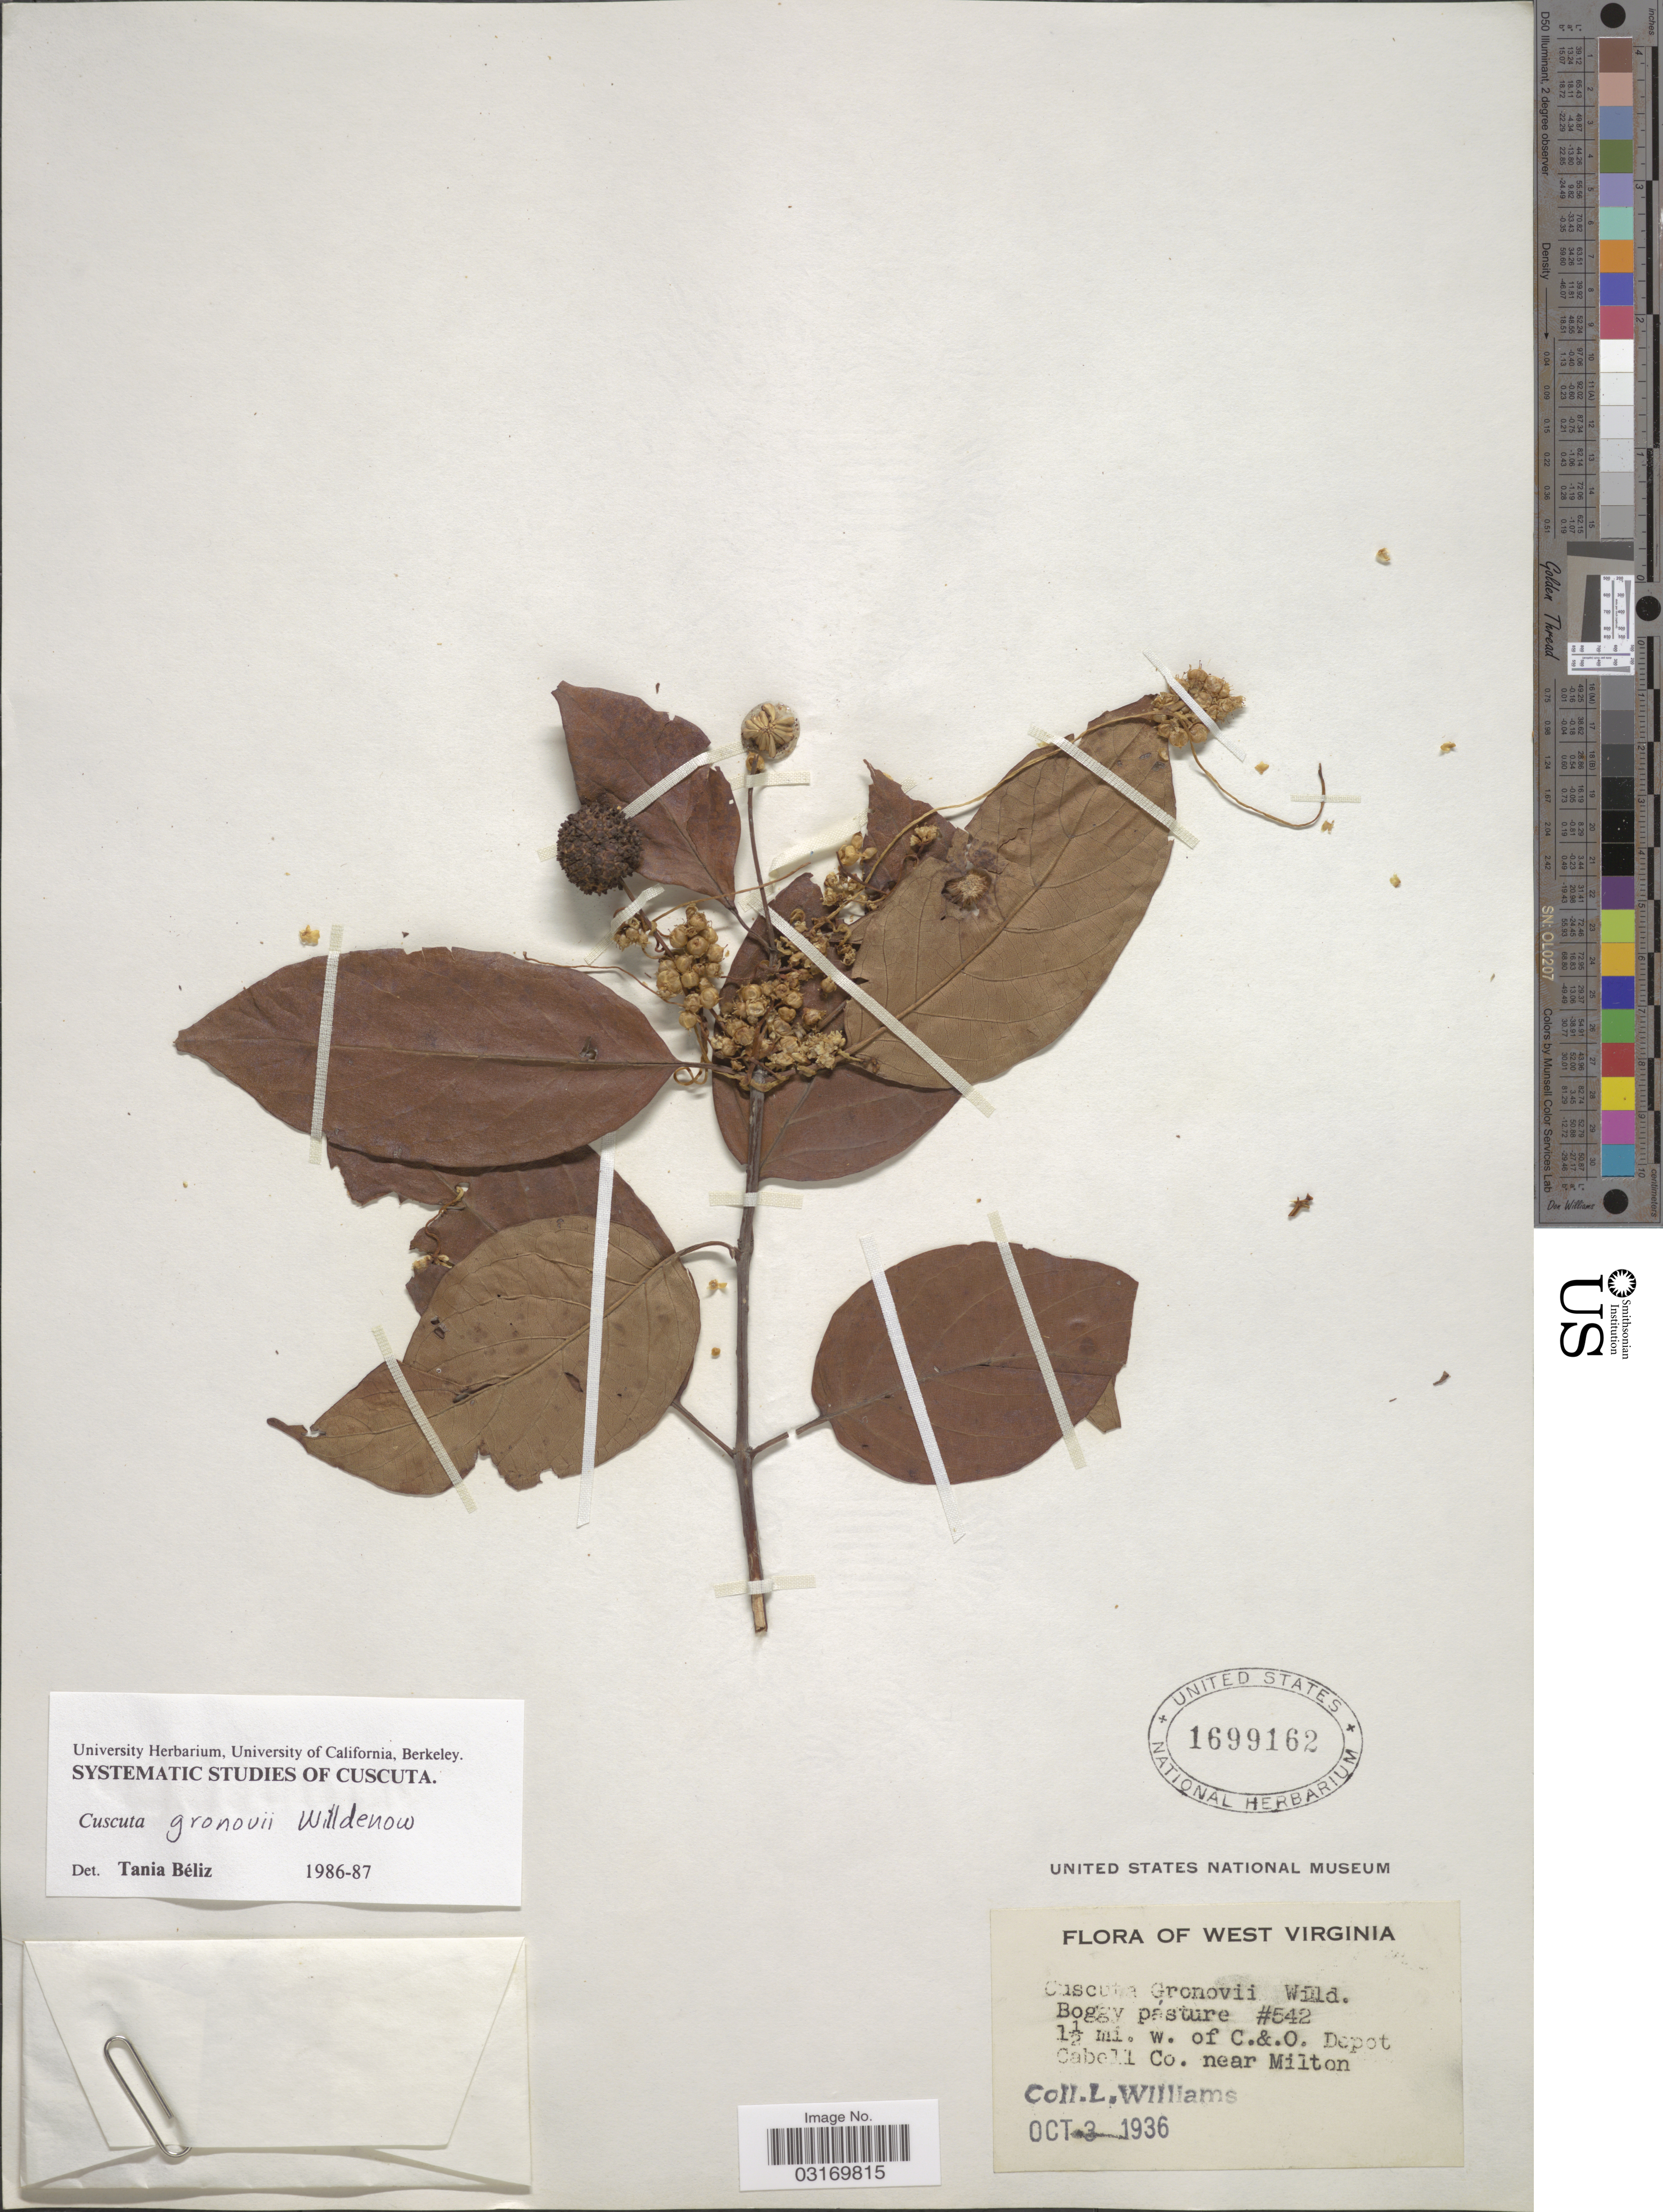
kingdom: Plantae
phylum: Tracheophyta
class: Magnoliopsida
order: Solanales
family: Convolvulaceae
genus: Cuscuta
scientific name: Cuscuta gronovii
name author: Willd. ex Schult.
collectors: L. Williams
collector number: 542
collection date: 1936-10-03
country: United States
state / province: West Virginia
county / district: Cabell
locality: Boggy pasture. 1½ mi. w. of C.&.O. Depot, Cabell Co. near Milton.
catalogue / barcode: US 1699162